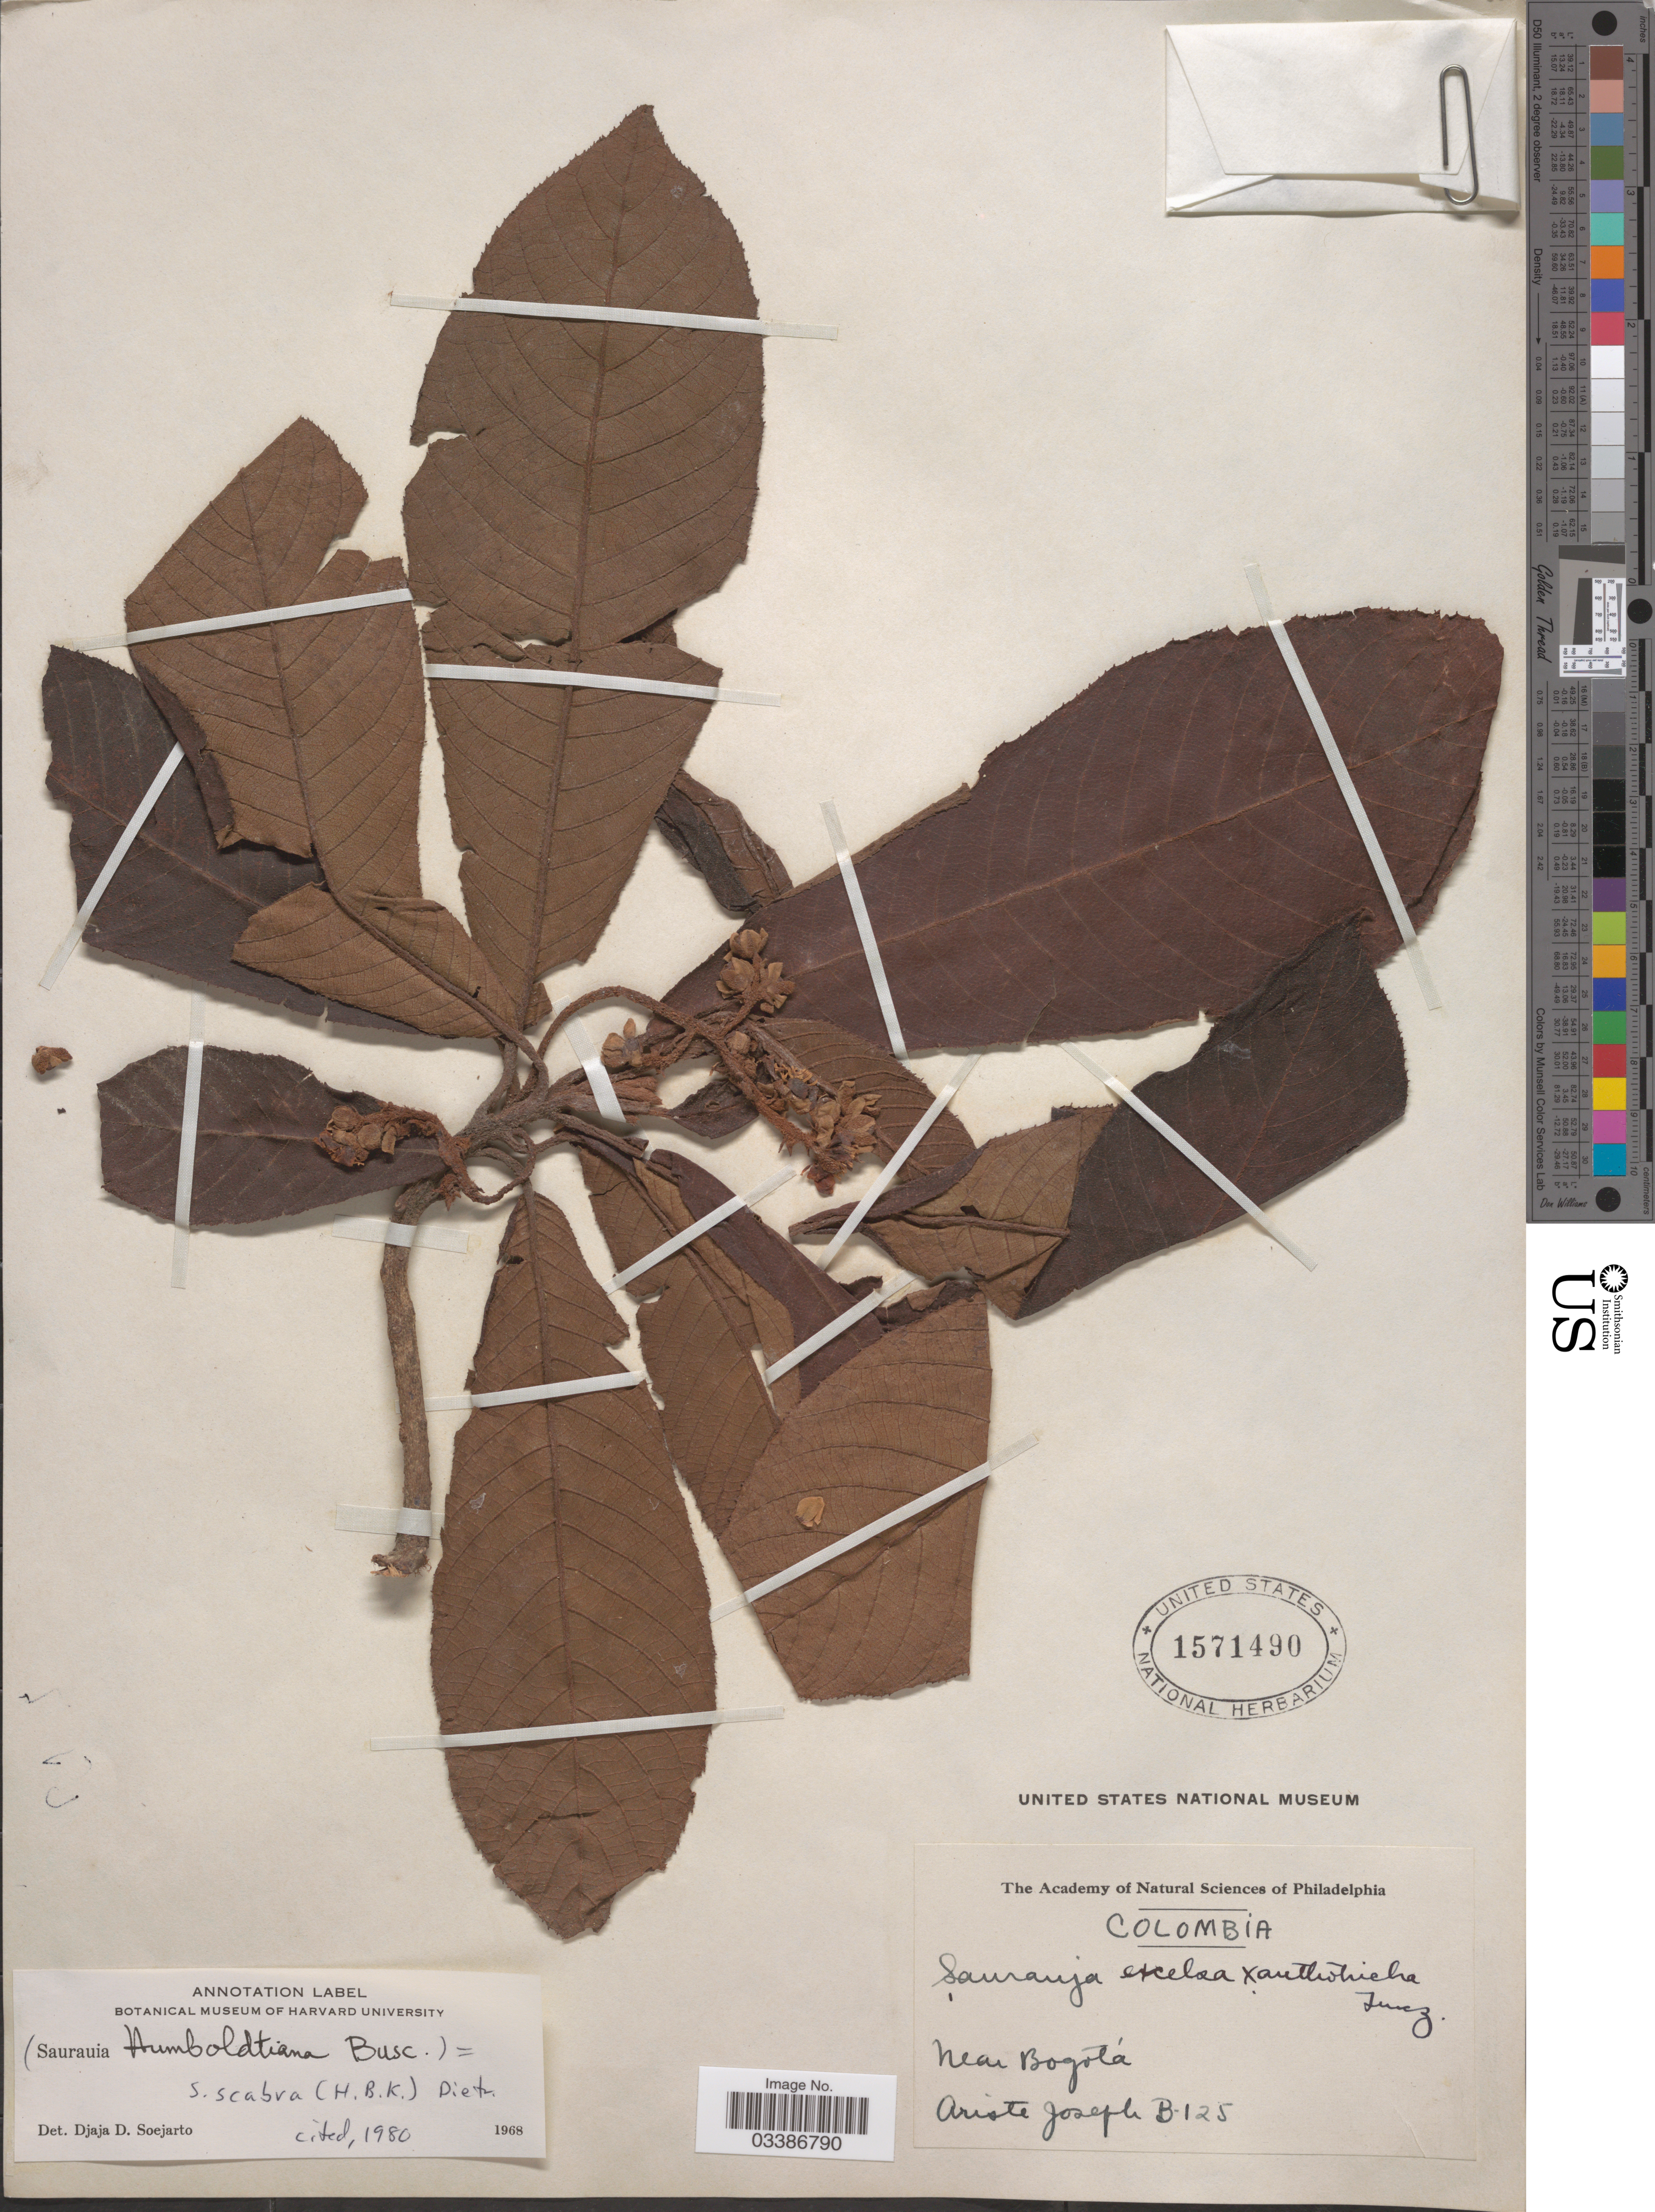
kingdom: Plantae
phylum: Tracheophyta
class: Magnoliopsida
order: Ericales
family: Actinidiaceae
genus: Saurauia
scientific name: Saurauia scabra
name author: (Kunth) D. Dietr.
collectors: Bro. Ariste-Joseph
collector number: B125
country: Colombia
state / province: Bogota D.C.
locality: Near Bogotá.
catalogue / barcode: US 1571490